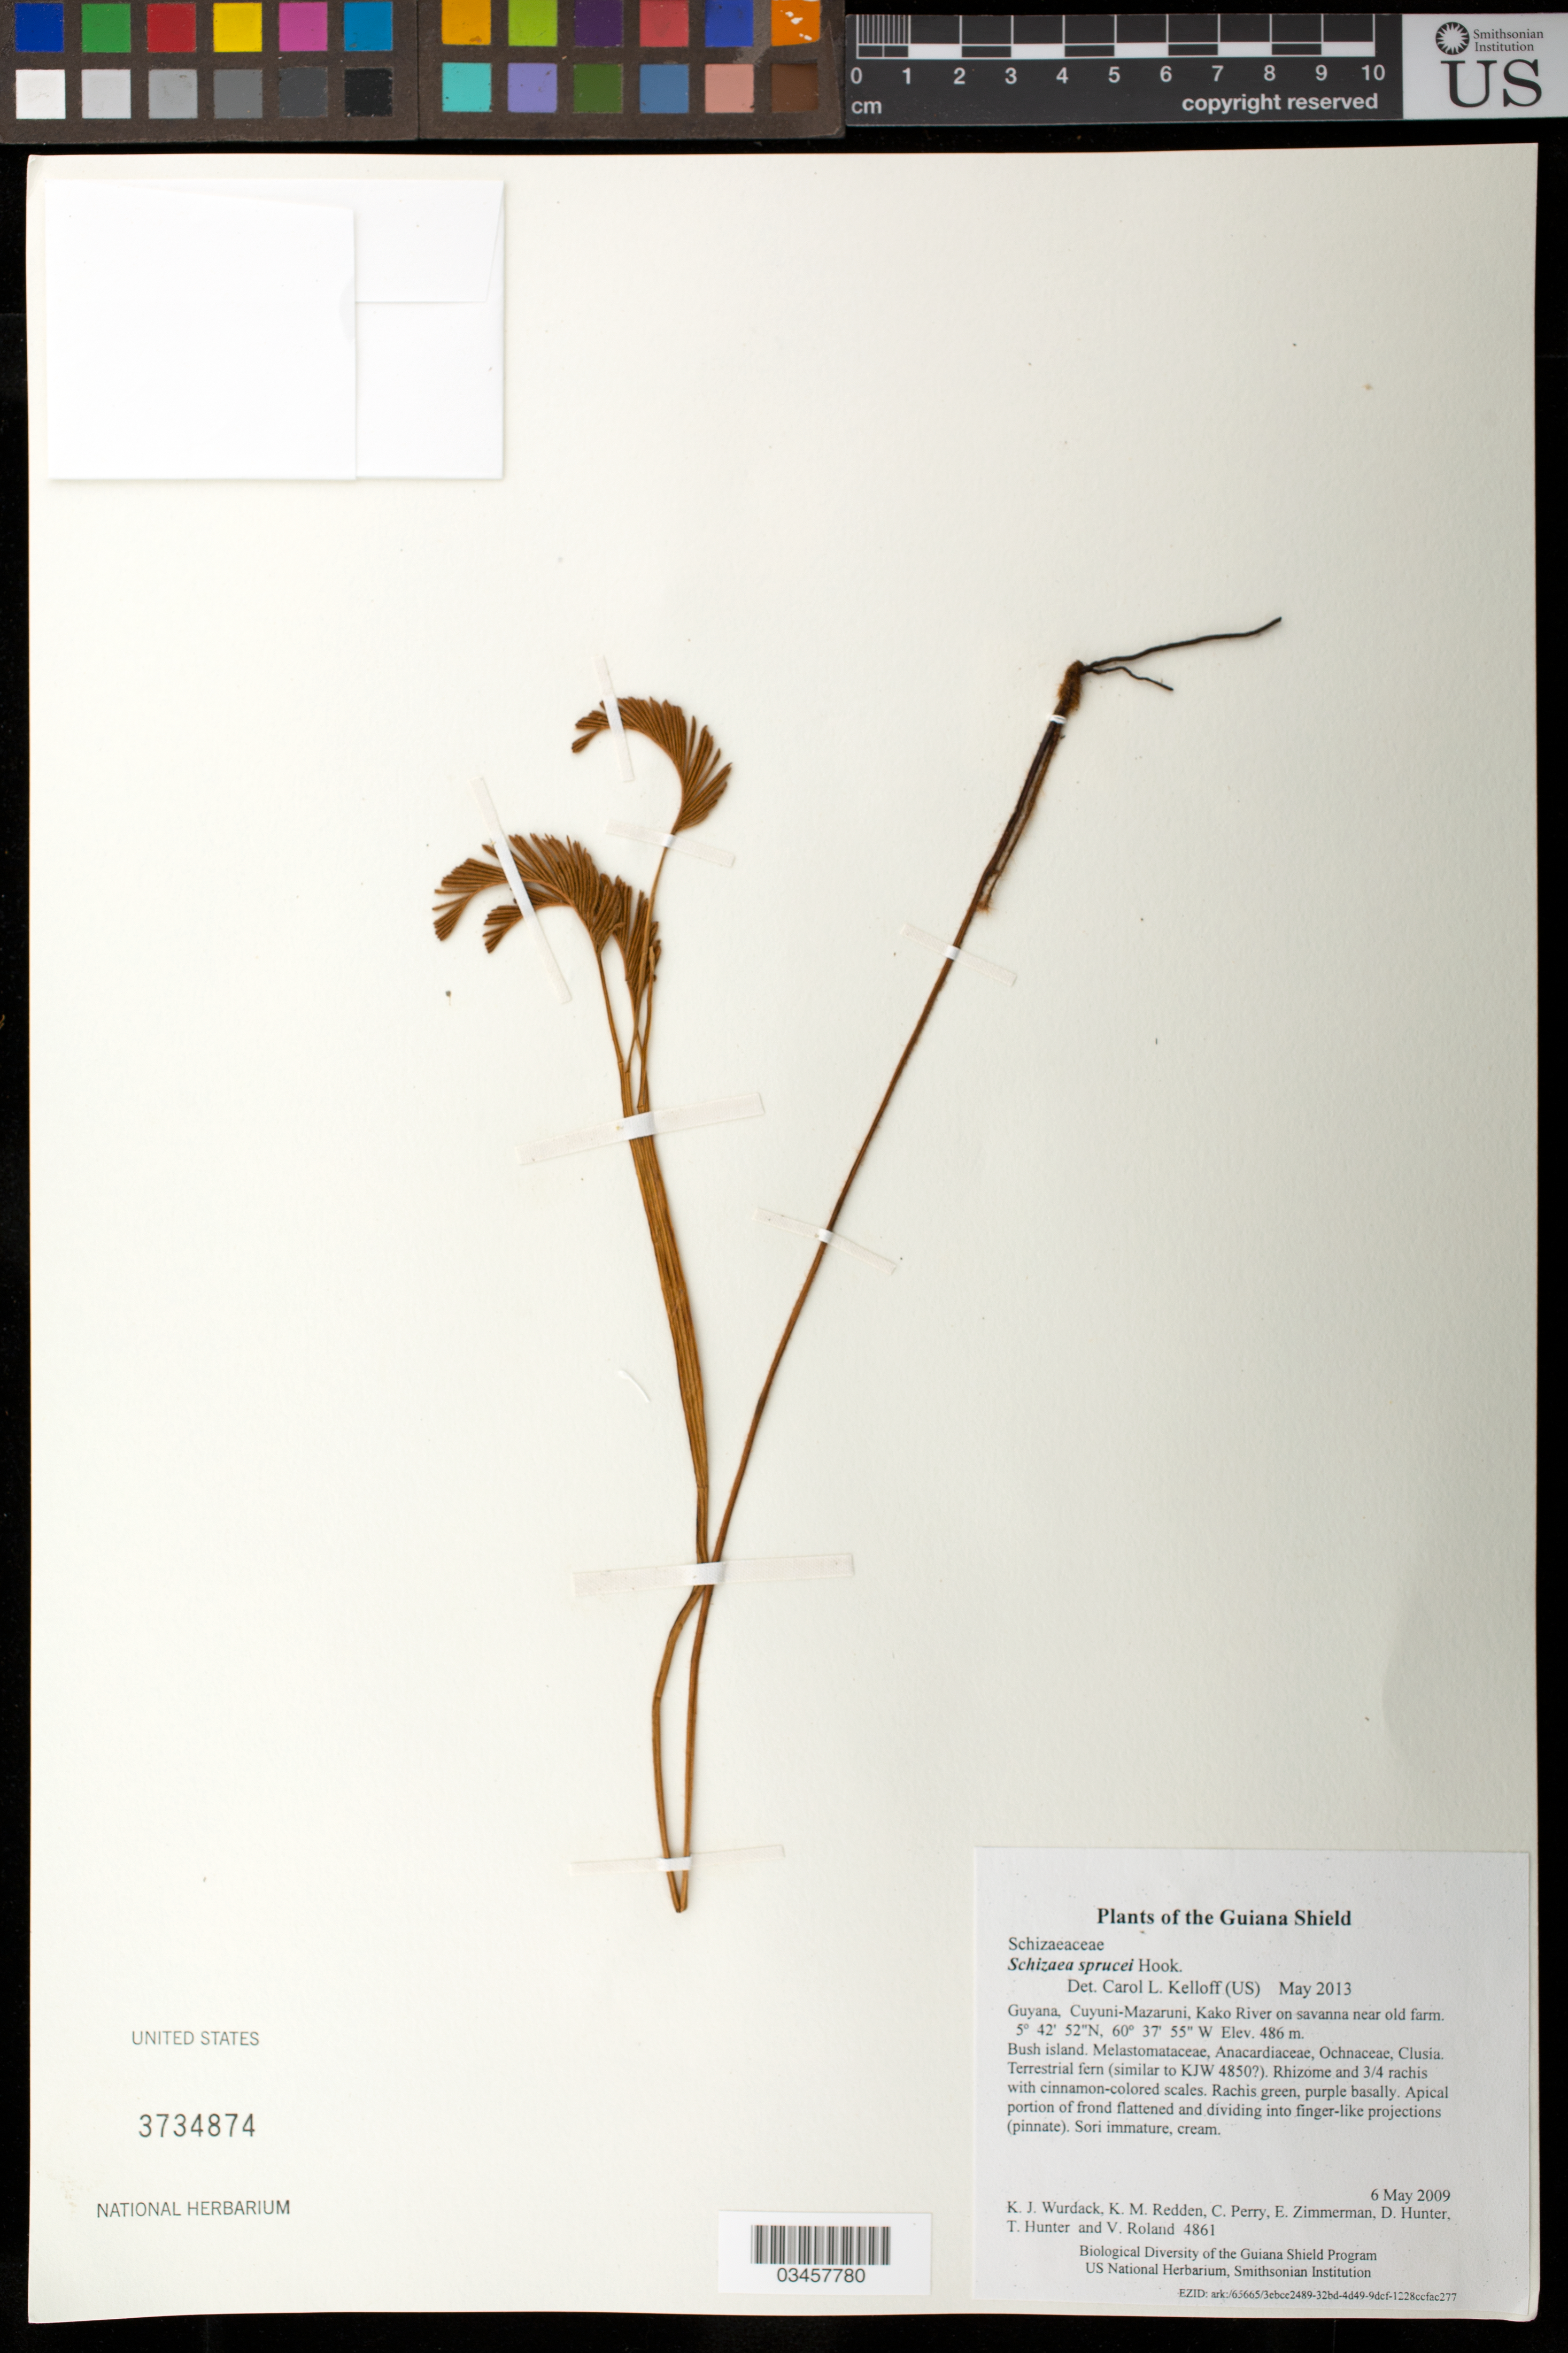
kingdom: Plantae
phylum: Tracheophyta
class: Polypodiopsida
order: Schizaeales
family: Schizaeaceae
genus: Schizaea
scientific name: Schizaea sprucei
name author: Hook.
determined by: Kelloff, Carol L., (US), Smithsonian Institution - National Museum of Natural History (UNITED STATES)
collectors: K. Wurdack, K. M. Redden, C. Perry, E. Zimmerman, D. Hunter, T. Hunter & V. Roland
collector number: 4861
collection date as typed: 6 May 2009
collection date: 2009-05-06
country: Guyana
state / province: Cuyuni-Mazaruni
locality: Kako River on savanna near old farm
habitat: Bush island. Melastomataceae, Anacardiaceae, Ochnaceae, Clusia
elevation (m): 486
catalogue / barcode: US 3734874